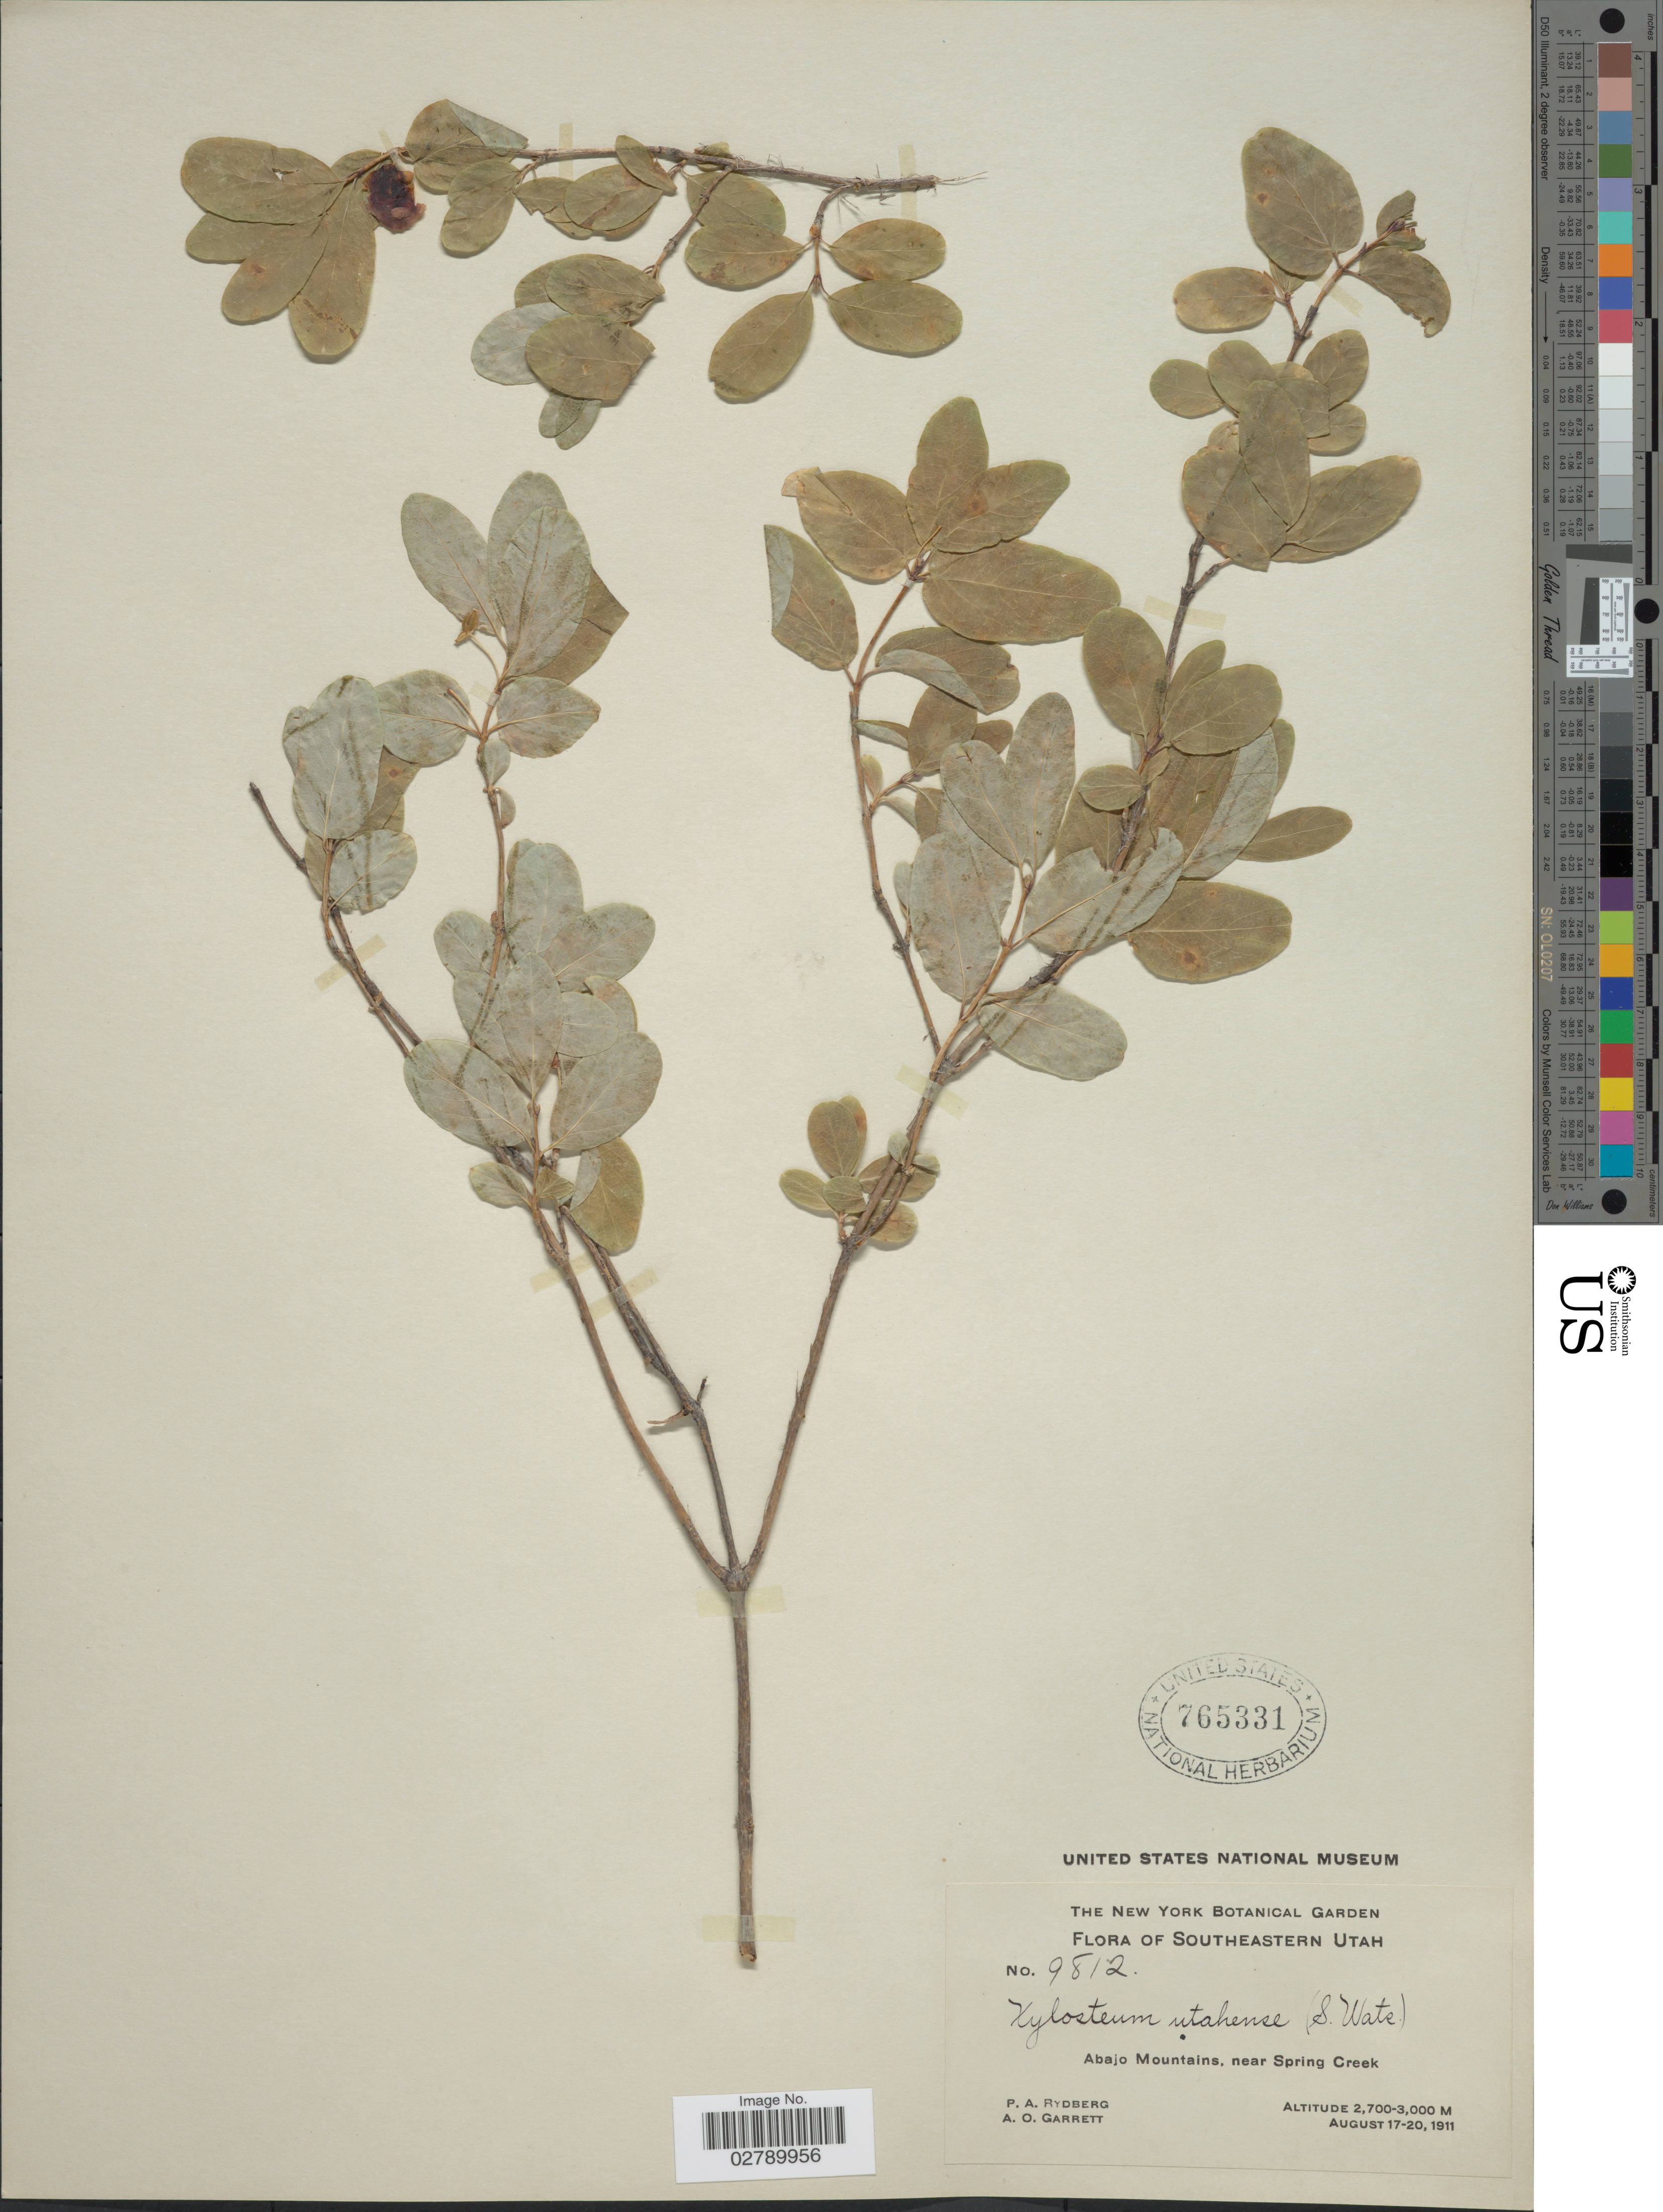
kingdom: Plantae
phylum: Tracheophyta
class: Magnoliopsida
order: Dipsacales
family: Caprifoliaceae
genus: Lonicera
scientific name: Lonicera utahensis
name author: S. Watson in C. King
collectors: P. A. Rydberg & A. O. Garrett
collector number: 9812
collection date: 1911-08-17/1911-08-20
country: United States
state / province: Utah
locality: Southeastern Utah. Abajo Mountains, near Spring Creek.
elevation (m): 2700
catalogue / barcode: US 765331